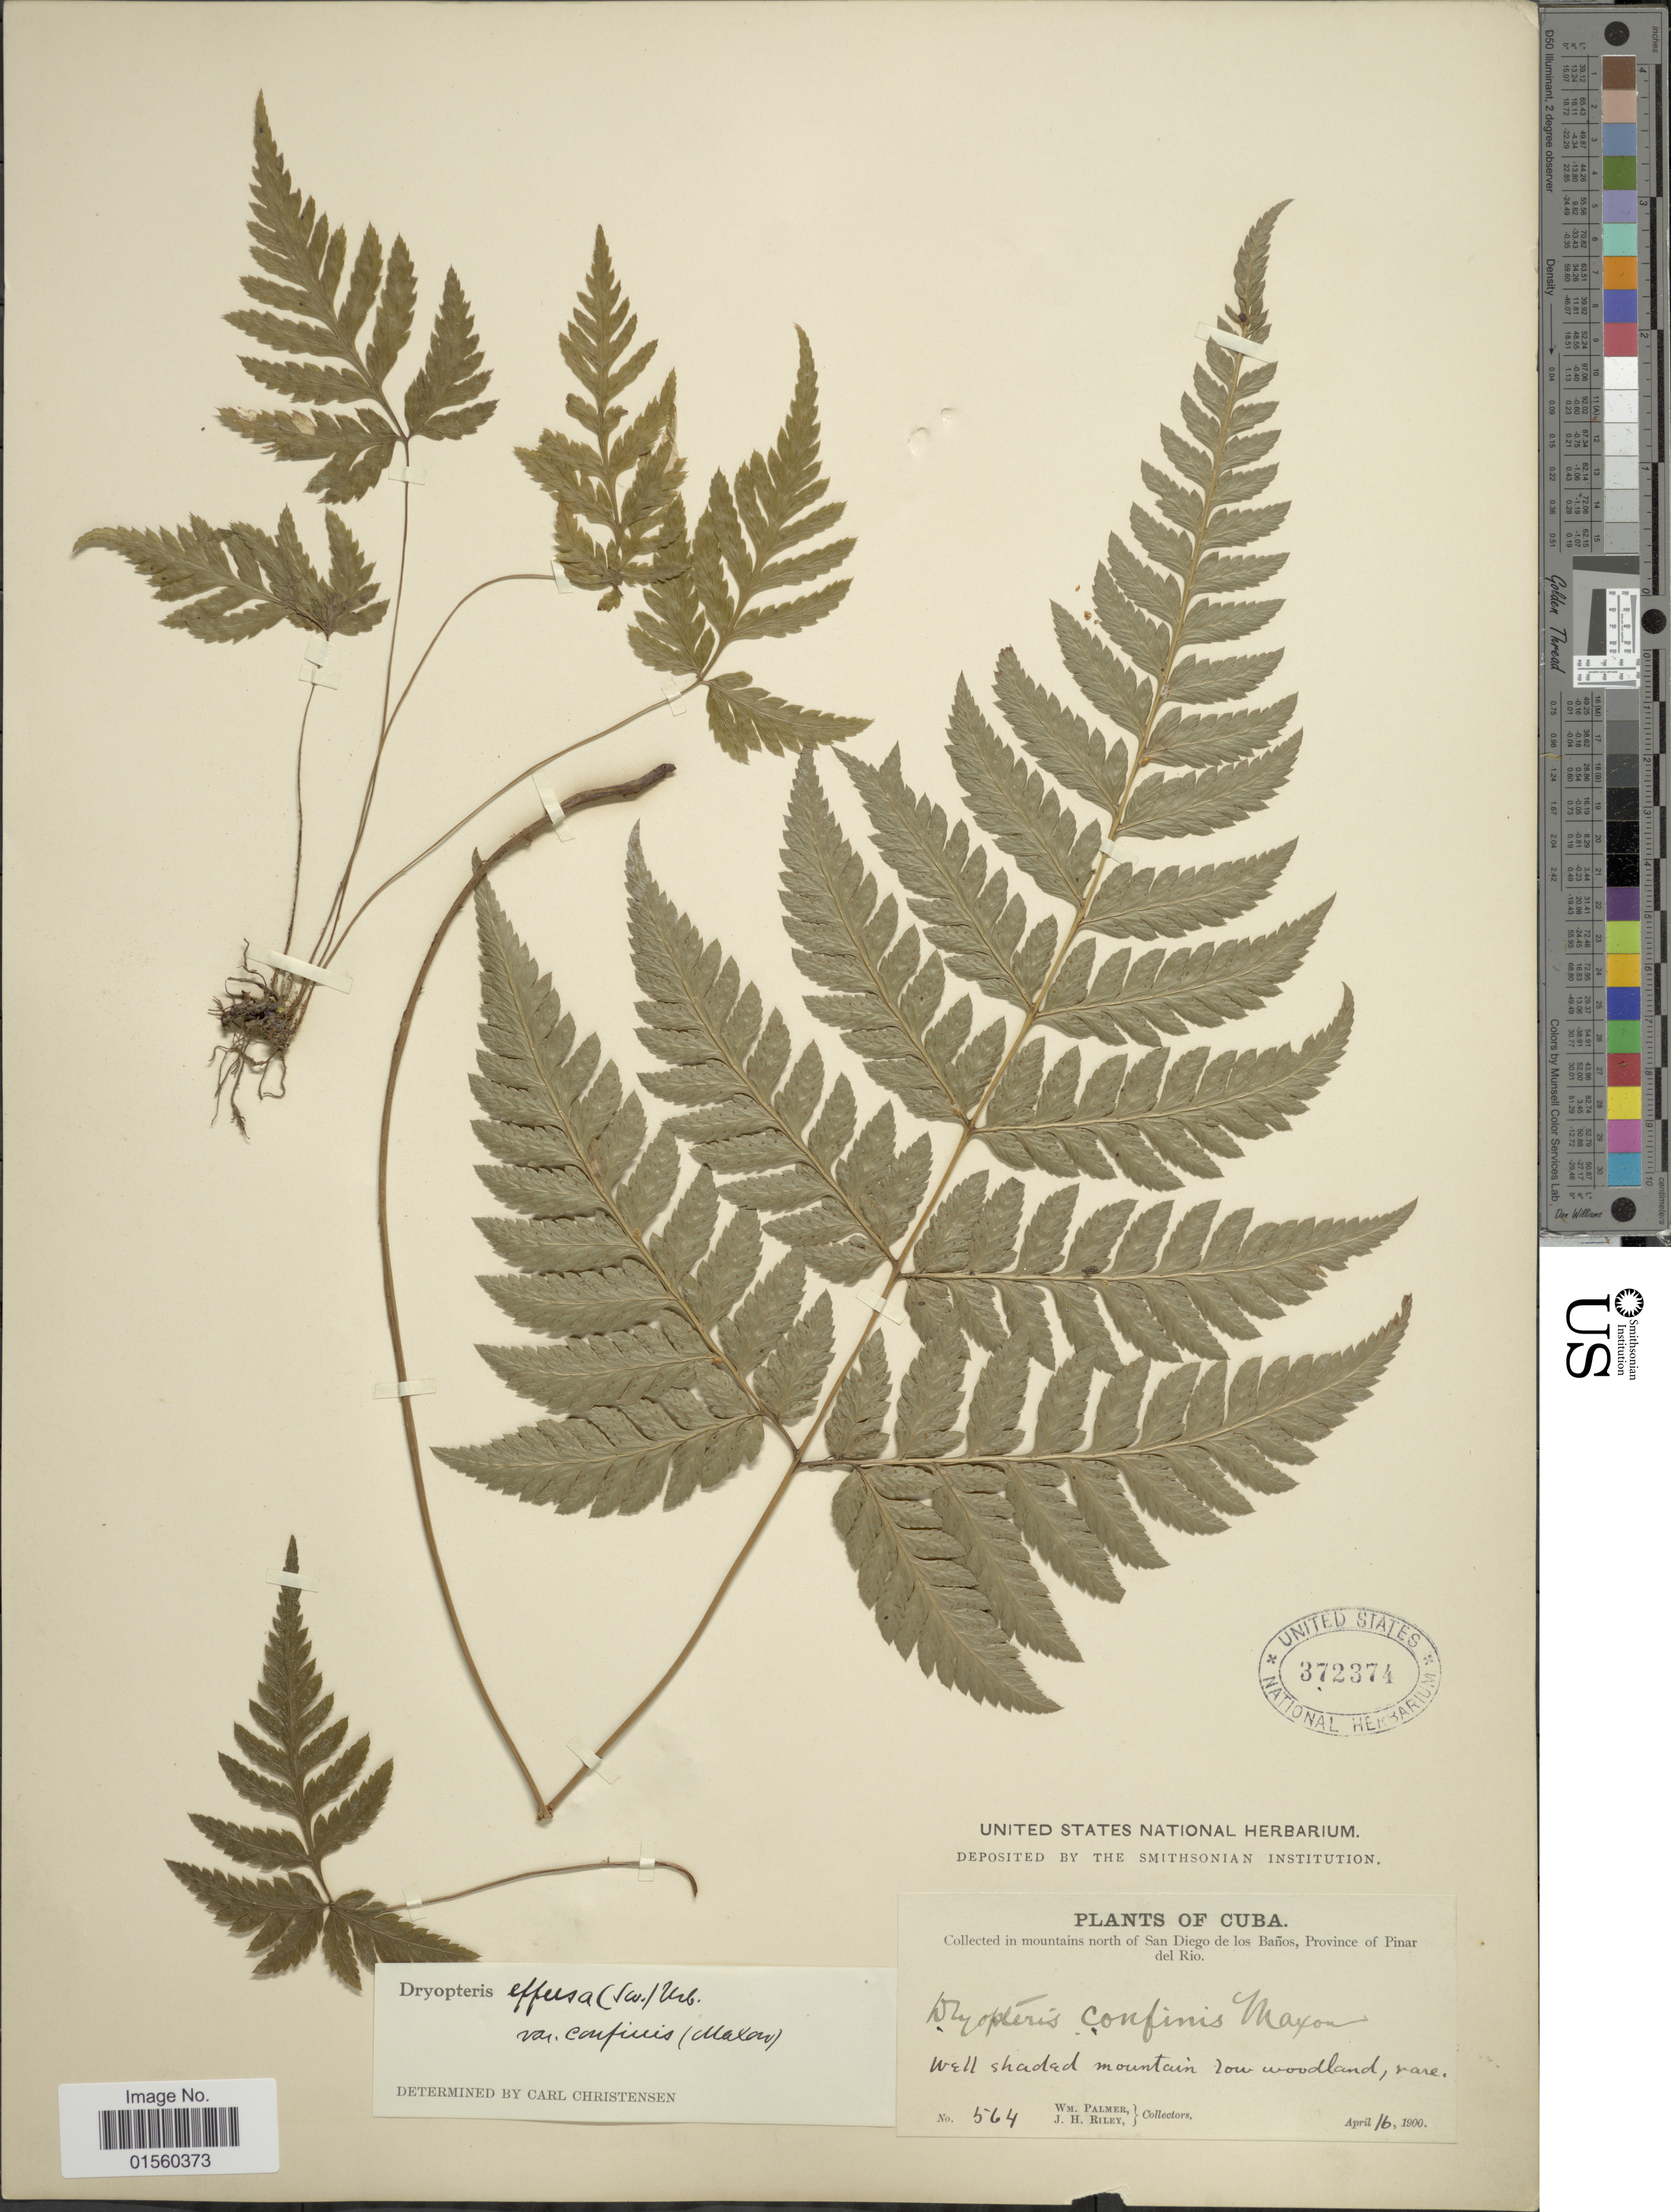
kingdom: Plantae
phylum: Tracheophyta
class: Polypodiopsida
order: Polypodiales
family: Dryopteridaceae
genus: Parapolystichum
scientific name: Parapolystichum confine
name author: (Maxon ex C. Chr.) Labiak et al.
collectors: W. Palmer & J. H. Riley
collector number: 564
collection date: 1900-04-16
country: Cuba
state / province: Pinar del Río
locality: Mountains north of San Diego de los Banos, Province of Pinar del Rio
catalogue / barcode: US 372374